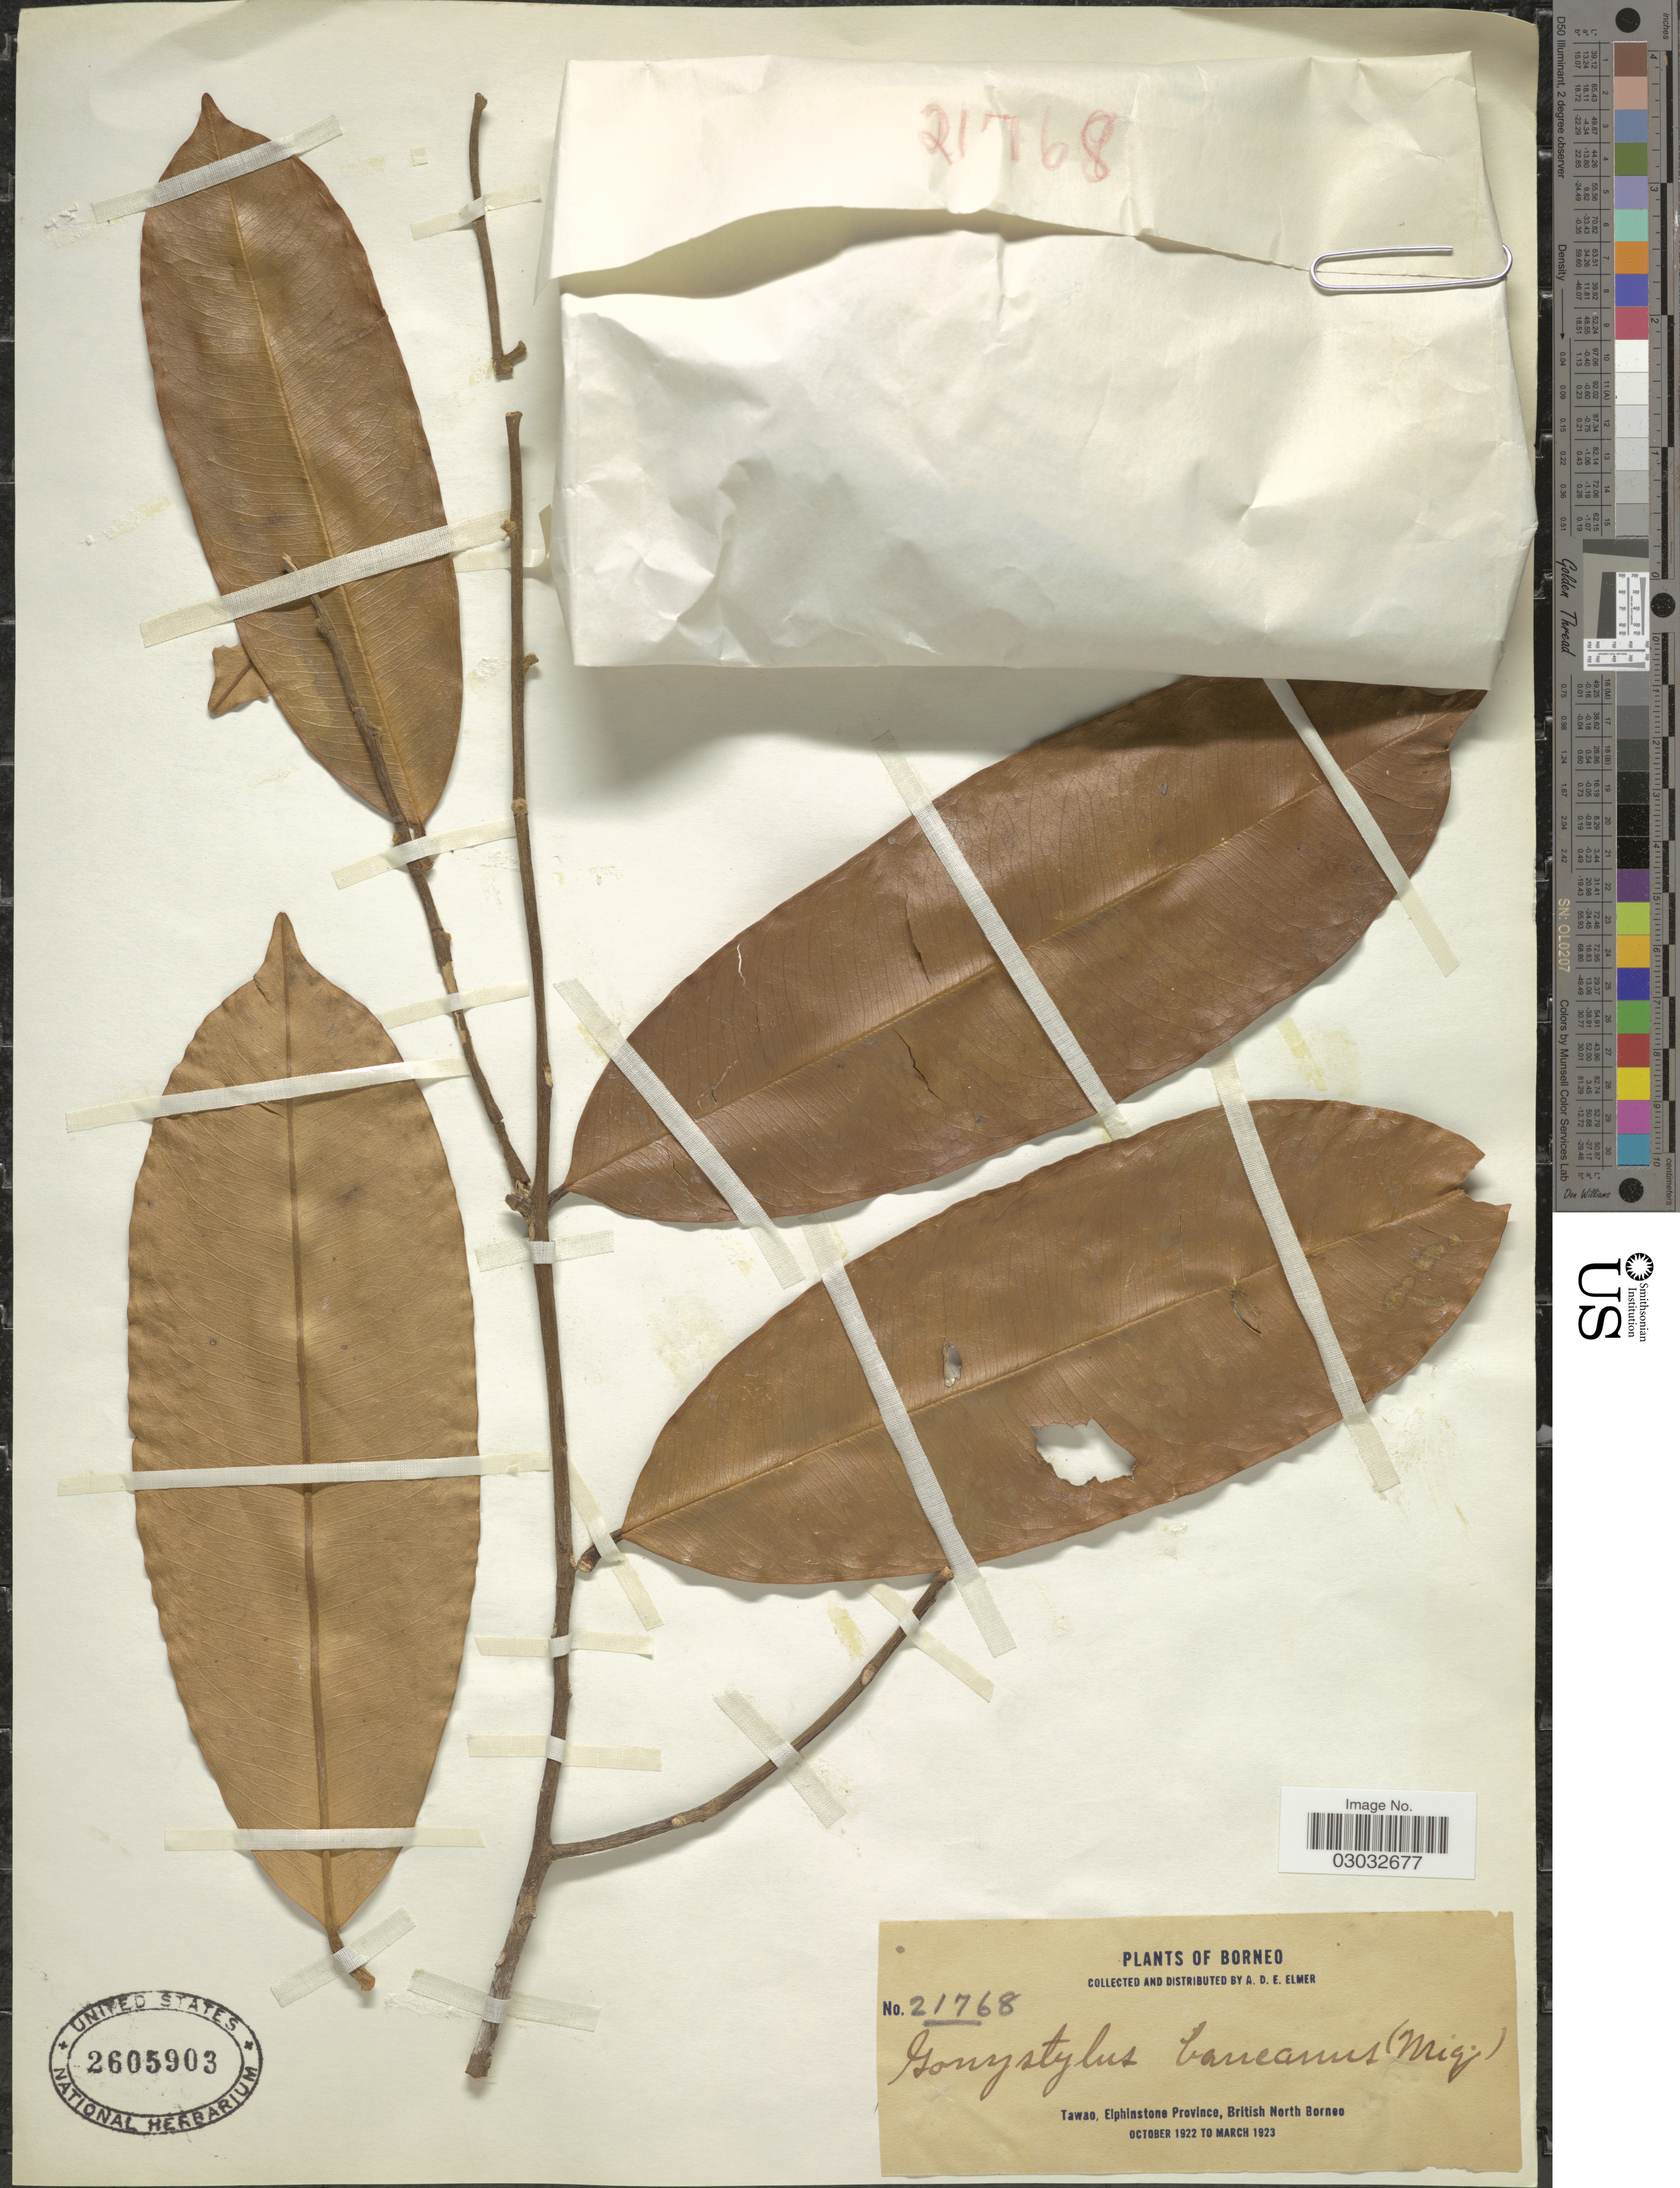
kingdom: Plantae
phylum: Tracheophyta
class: Magnoliopsida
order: Malvales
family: Thymelaeaceae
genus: Gonystylus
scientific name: Gonystylus bancanus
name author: (Miq.) Kurz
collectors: A. D. E. Elmer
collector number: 21768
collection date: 1922-10/1923-03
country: Malaysia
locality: Borneo. Tawao, Elphinstone Province, British North Borneo.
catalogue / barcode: US 2605903